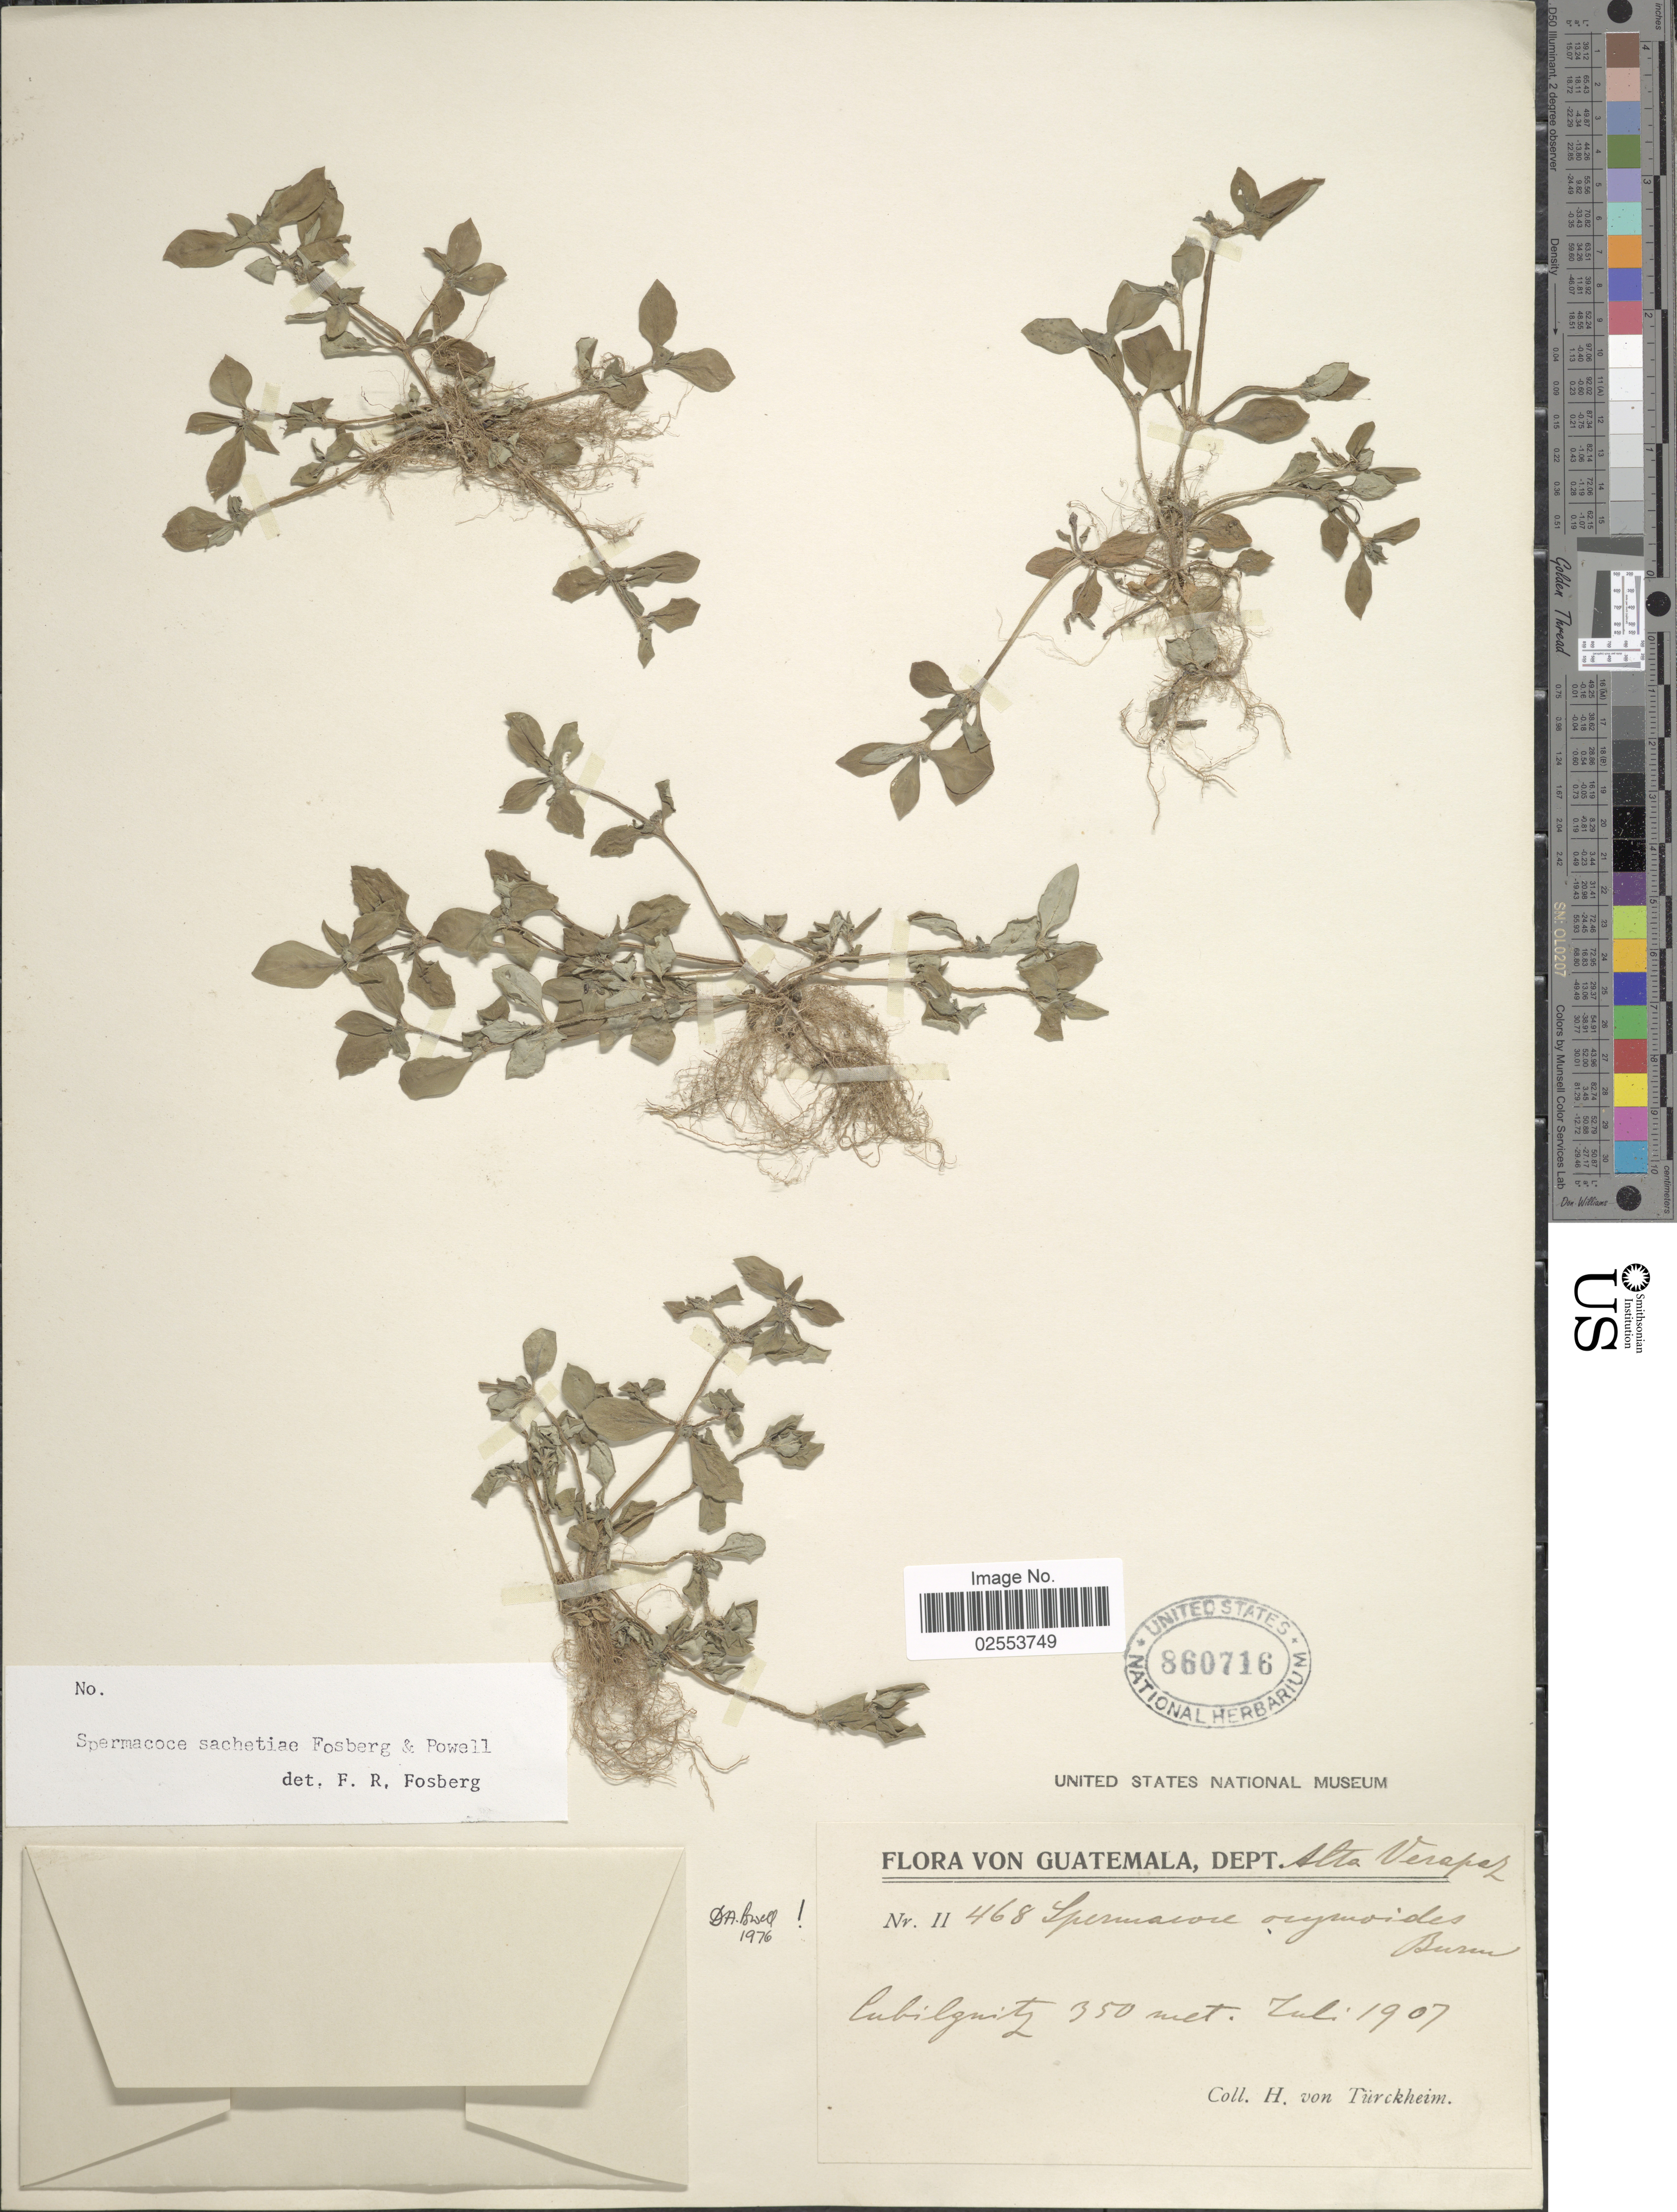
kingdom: Plantae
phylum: Tracheophyta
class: Magnoliopsida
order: Gentianales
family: Rubiaceae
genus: Spermacoce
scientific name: Spermacoce sachetiae Fosberg & D.A. Powell sp. nov. ined.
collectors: H. von Türckheim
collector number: II 468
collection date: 1907-07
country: Guatemala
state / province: Alta Verapaz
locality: Cubilguitz.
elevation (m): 350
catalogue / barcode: US 860716